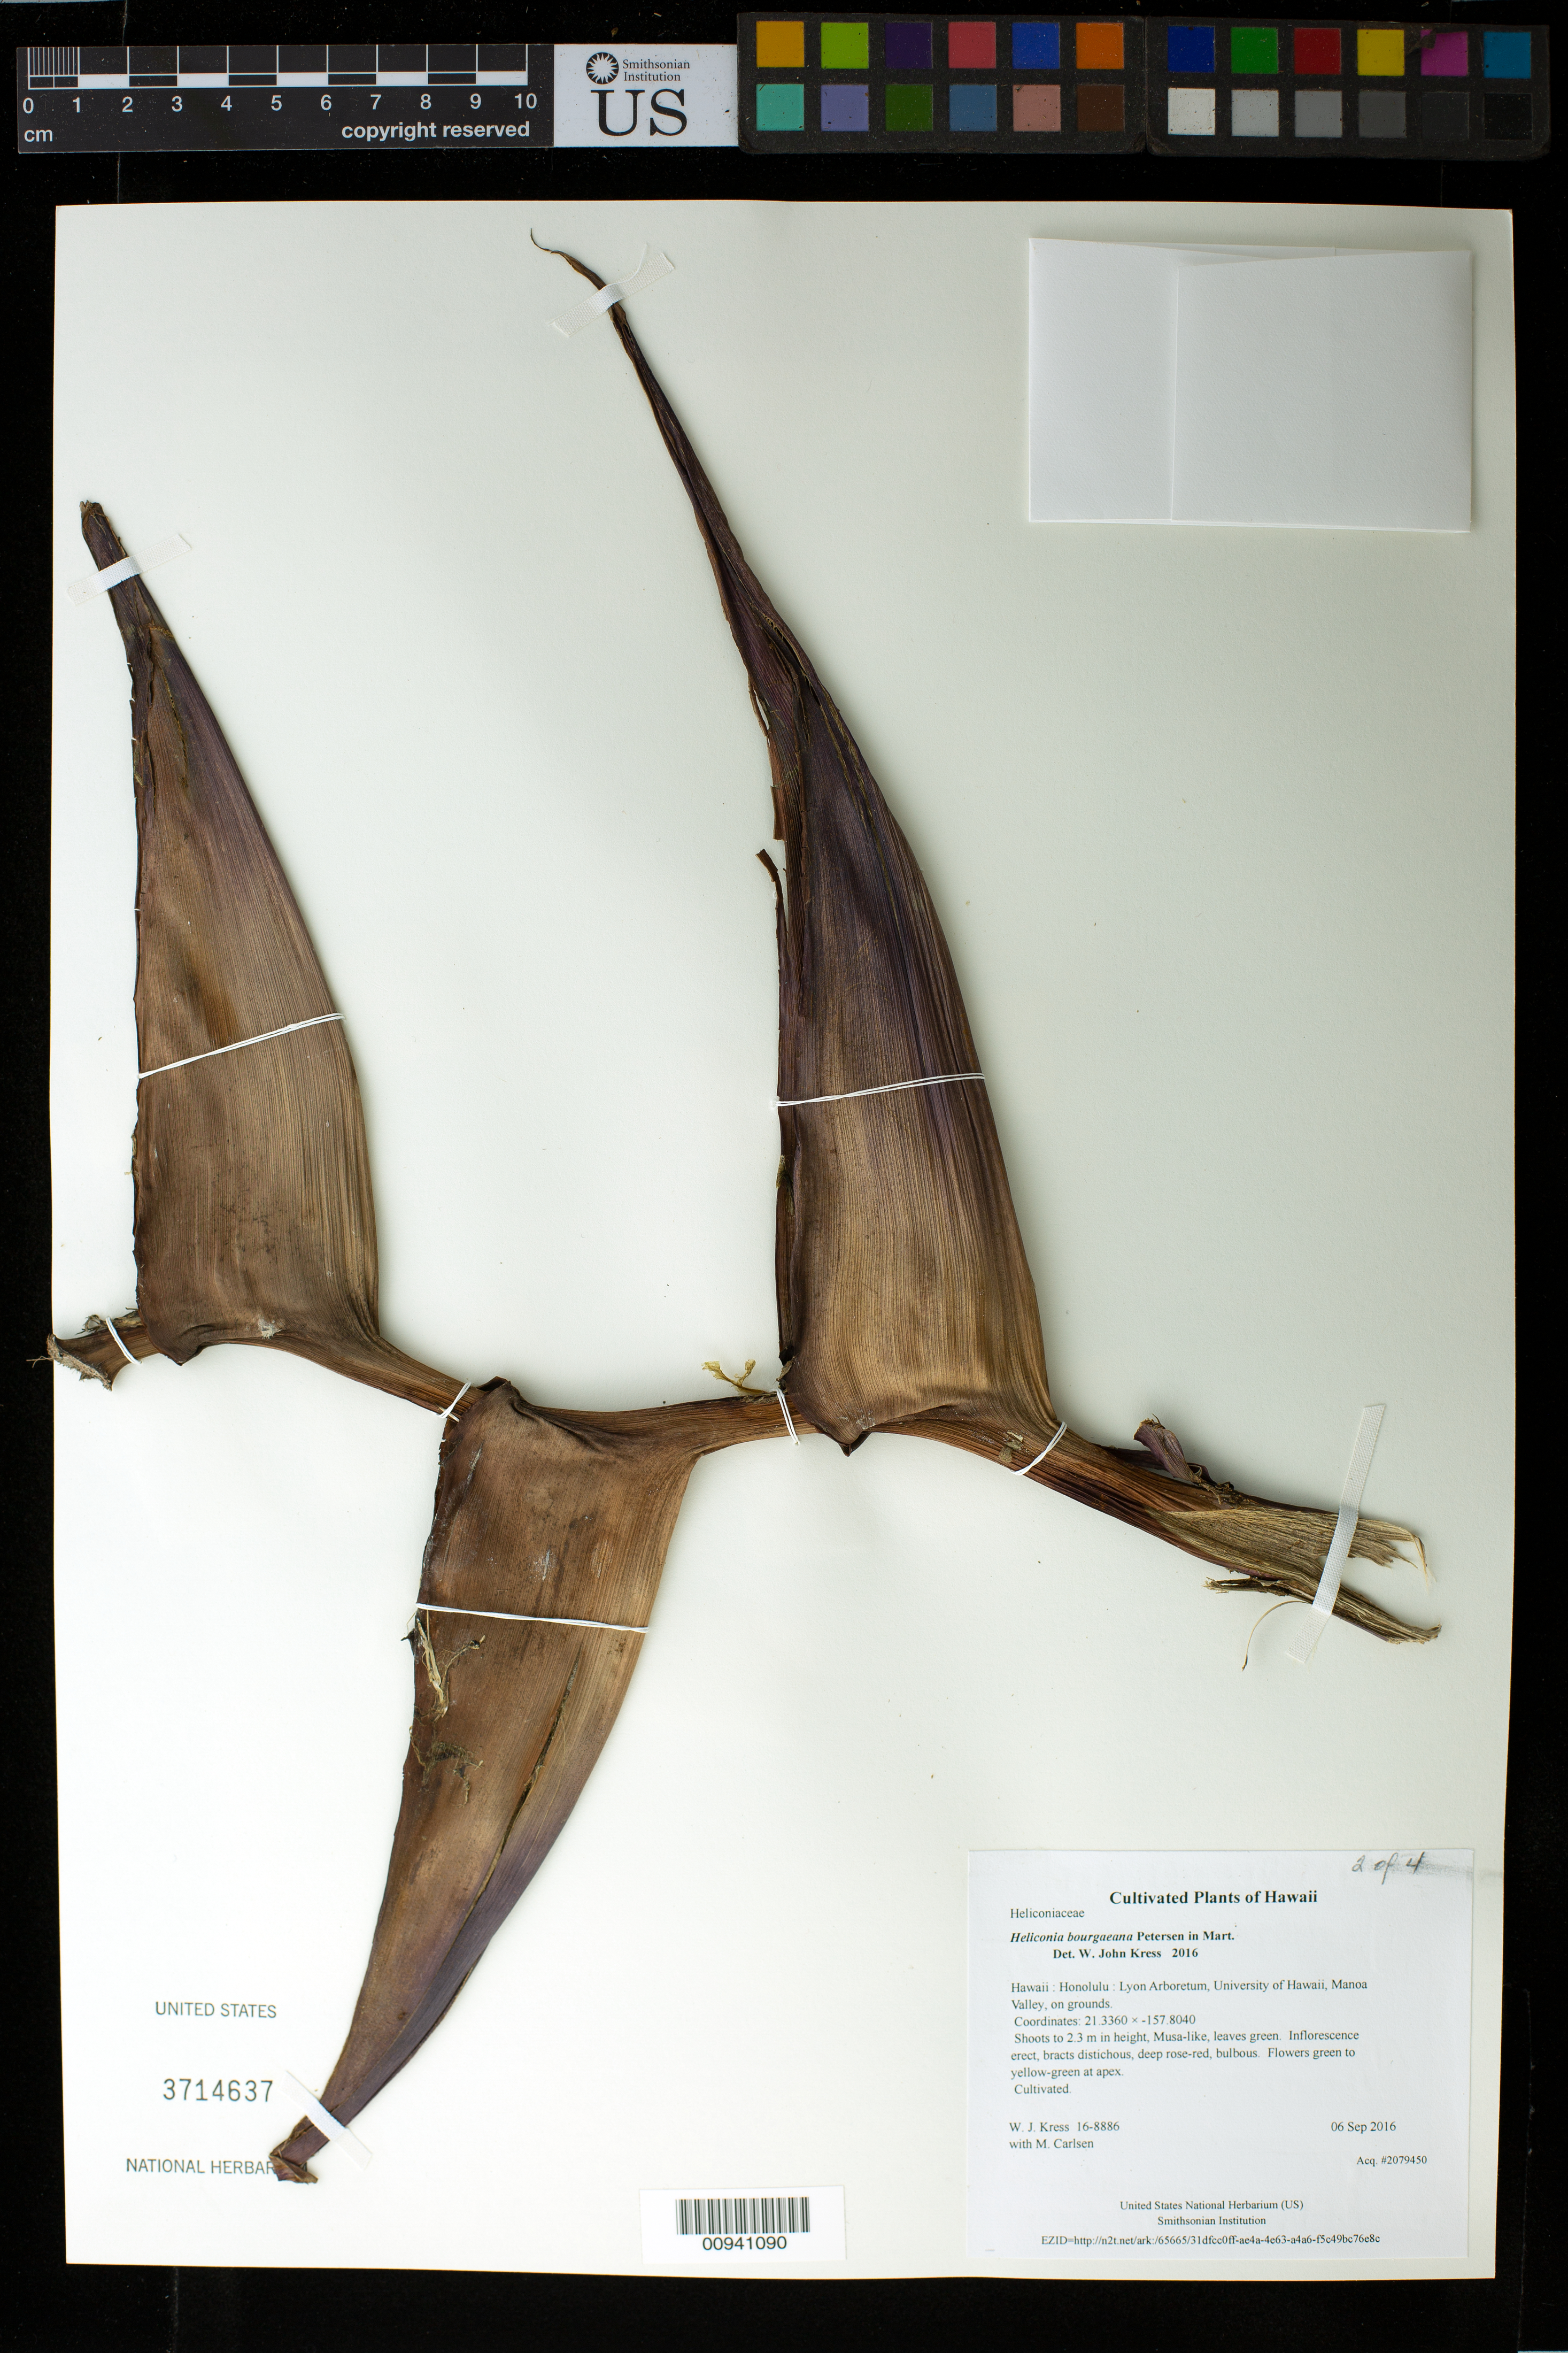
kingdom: Plantae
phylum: Tracheophyta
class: Liliopsida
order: Zingiberales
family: Heliconiaceae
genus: Heliconia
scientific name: Heliconia bourgaeana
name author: Petersen in Mart.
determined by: Kress, W. J., (US), Smithsonian Institution - National Museum of Natural History (UNITED STATES)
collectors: W. J. Kress & M. M. Carlsen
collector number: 16-8886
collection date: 2016-09-06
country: United States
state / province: Hawaii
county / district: Honolulu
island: Oahu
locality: Lyon Arboretum, University of Hawaii, Manoa Valley, on grounds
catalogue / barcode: US 3714637